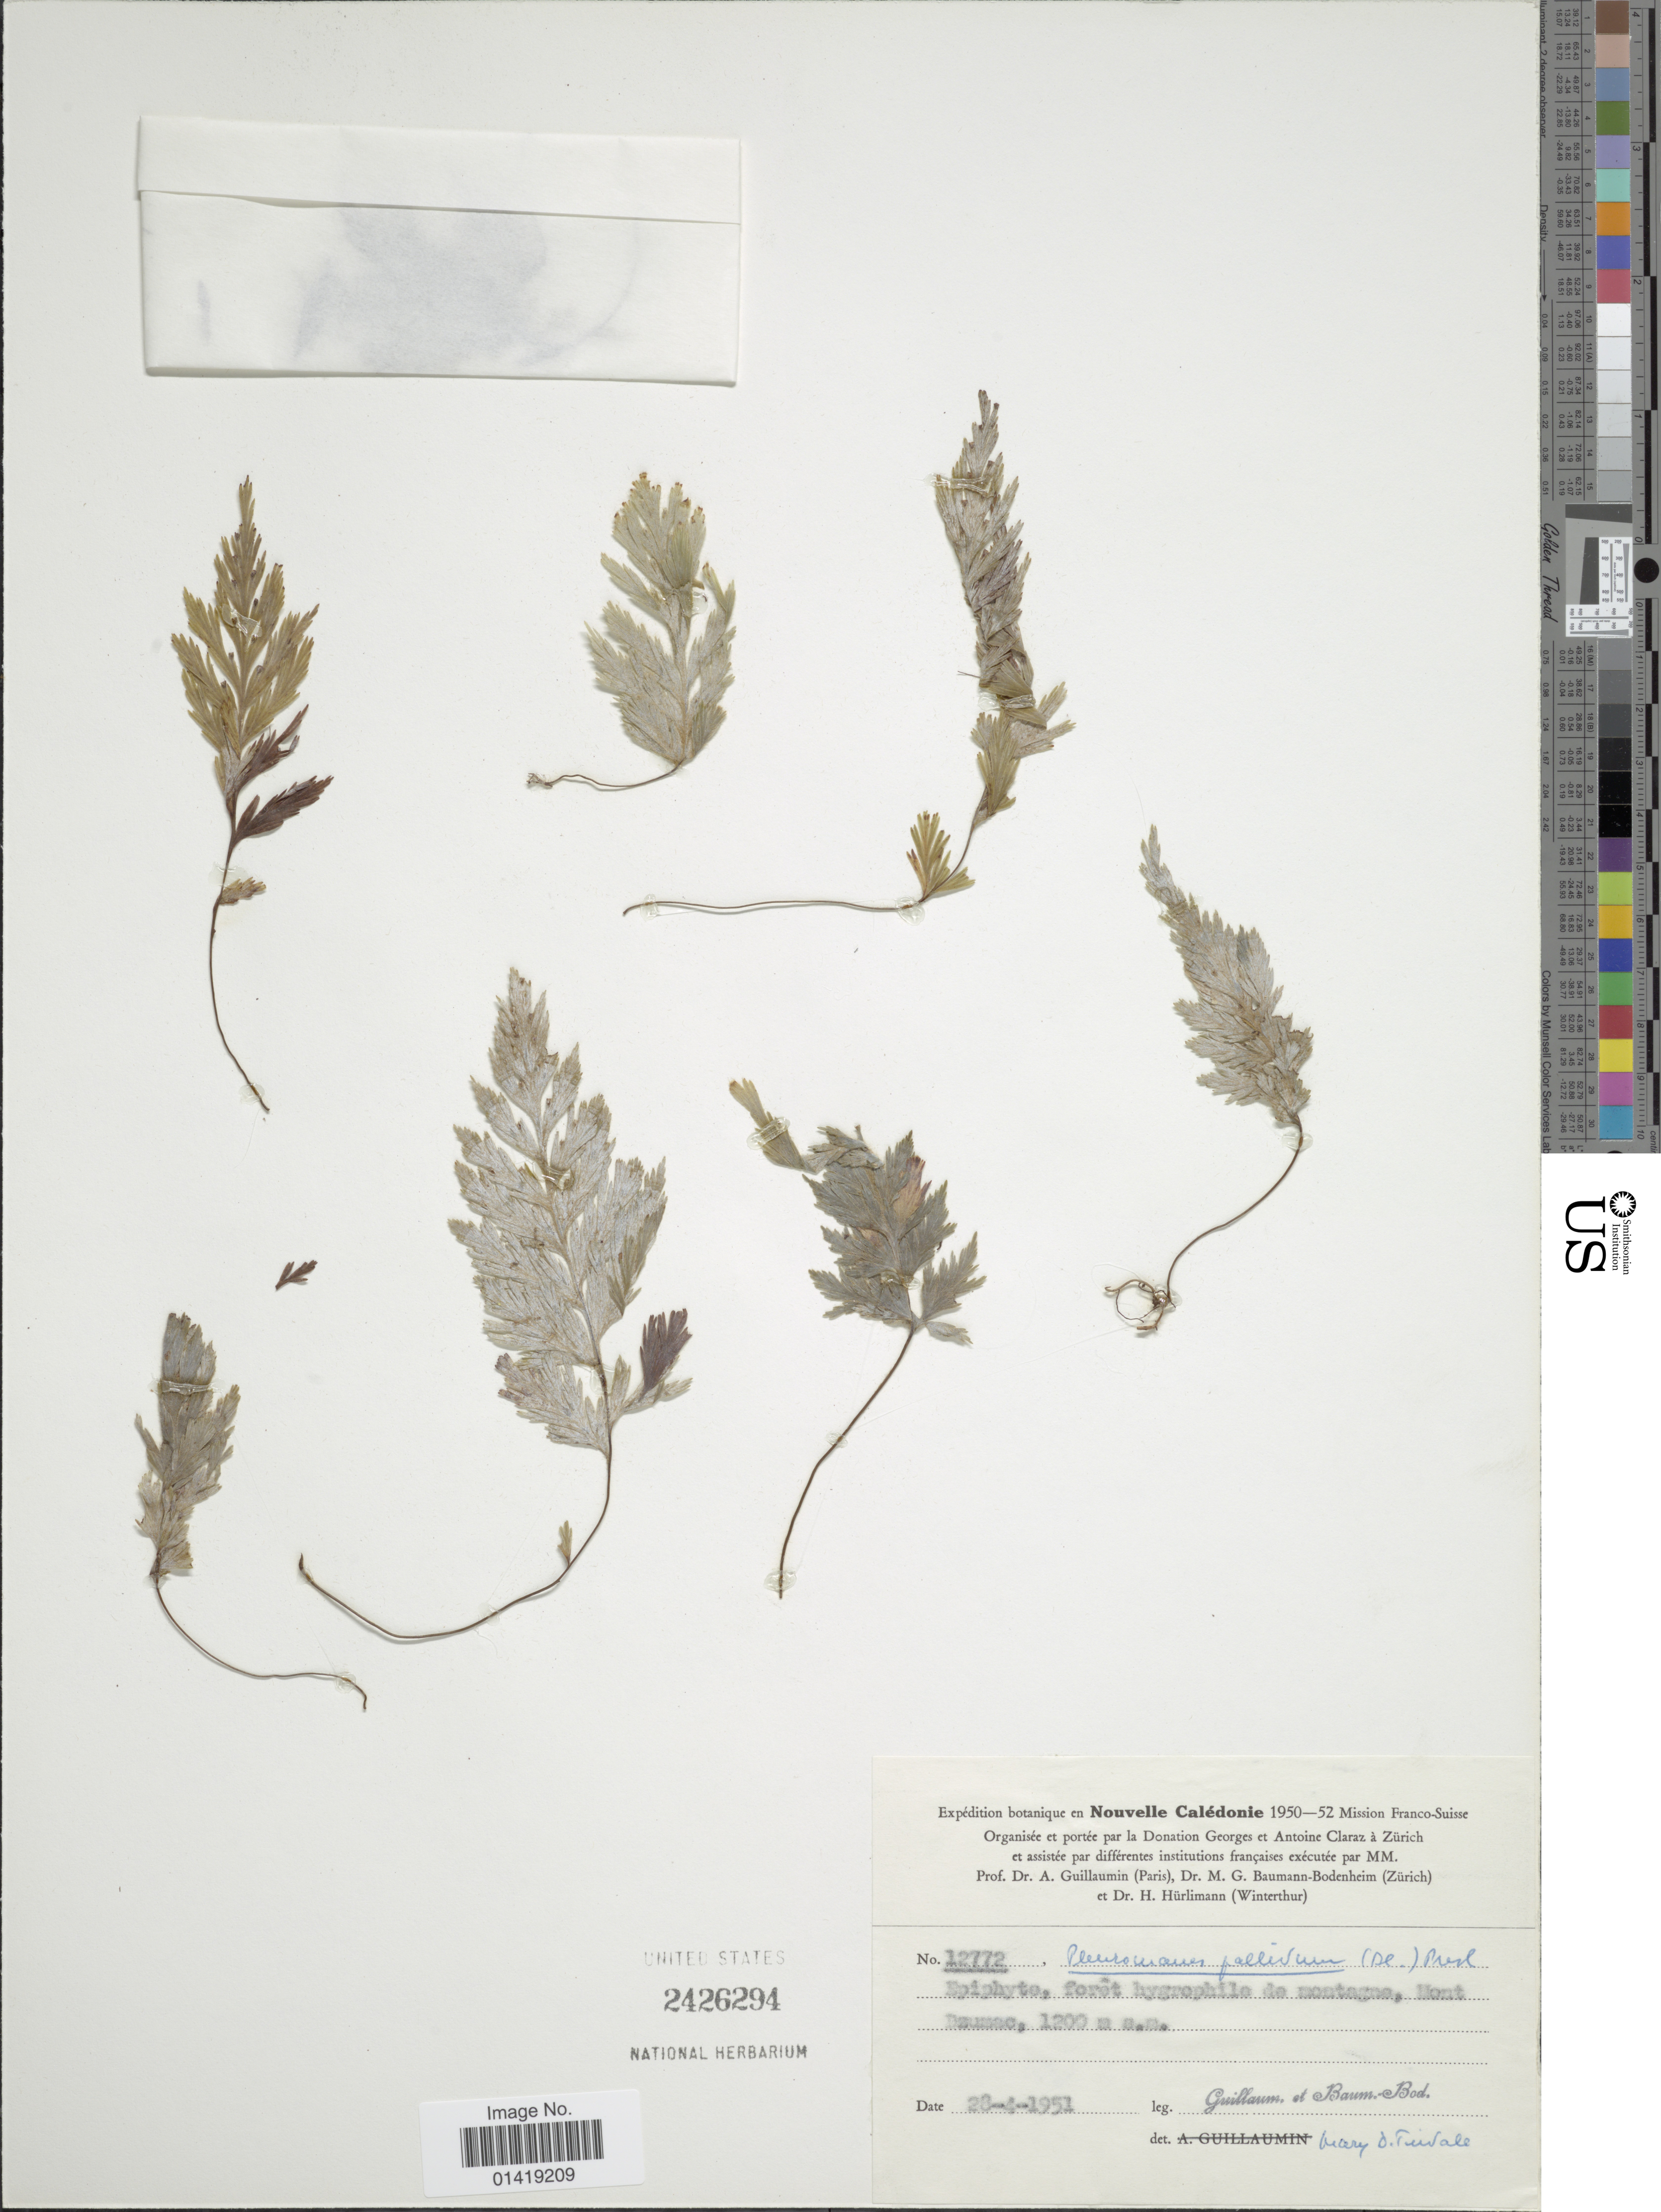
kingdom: Plantae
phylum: Tracheophyta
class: Polypodiopsida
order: Hymenophyllales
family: Hymenophyllaceae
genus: Hymenophyllum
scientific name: Hymenophyllum pallidum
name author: (Blume) Ebihara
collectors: Guillaumin & M. G. Baumann-Bodenheim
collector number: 12772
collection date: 1951-04-28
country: New Caledonia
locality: Foret hygrophile de montagne Mont Dzumac [interpreted]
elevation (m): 1200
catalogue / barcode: US 2426294